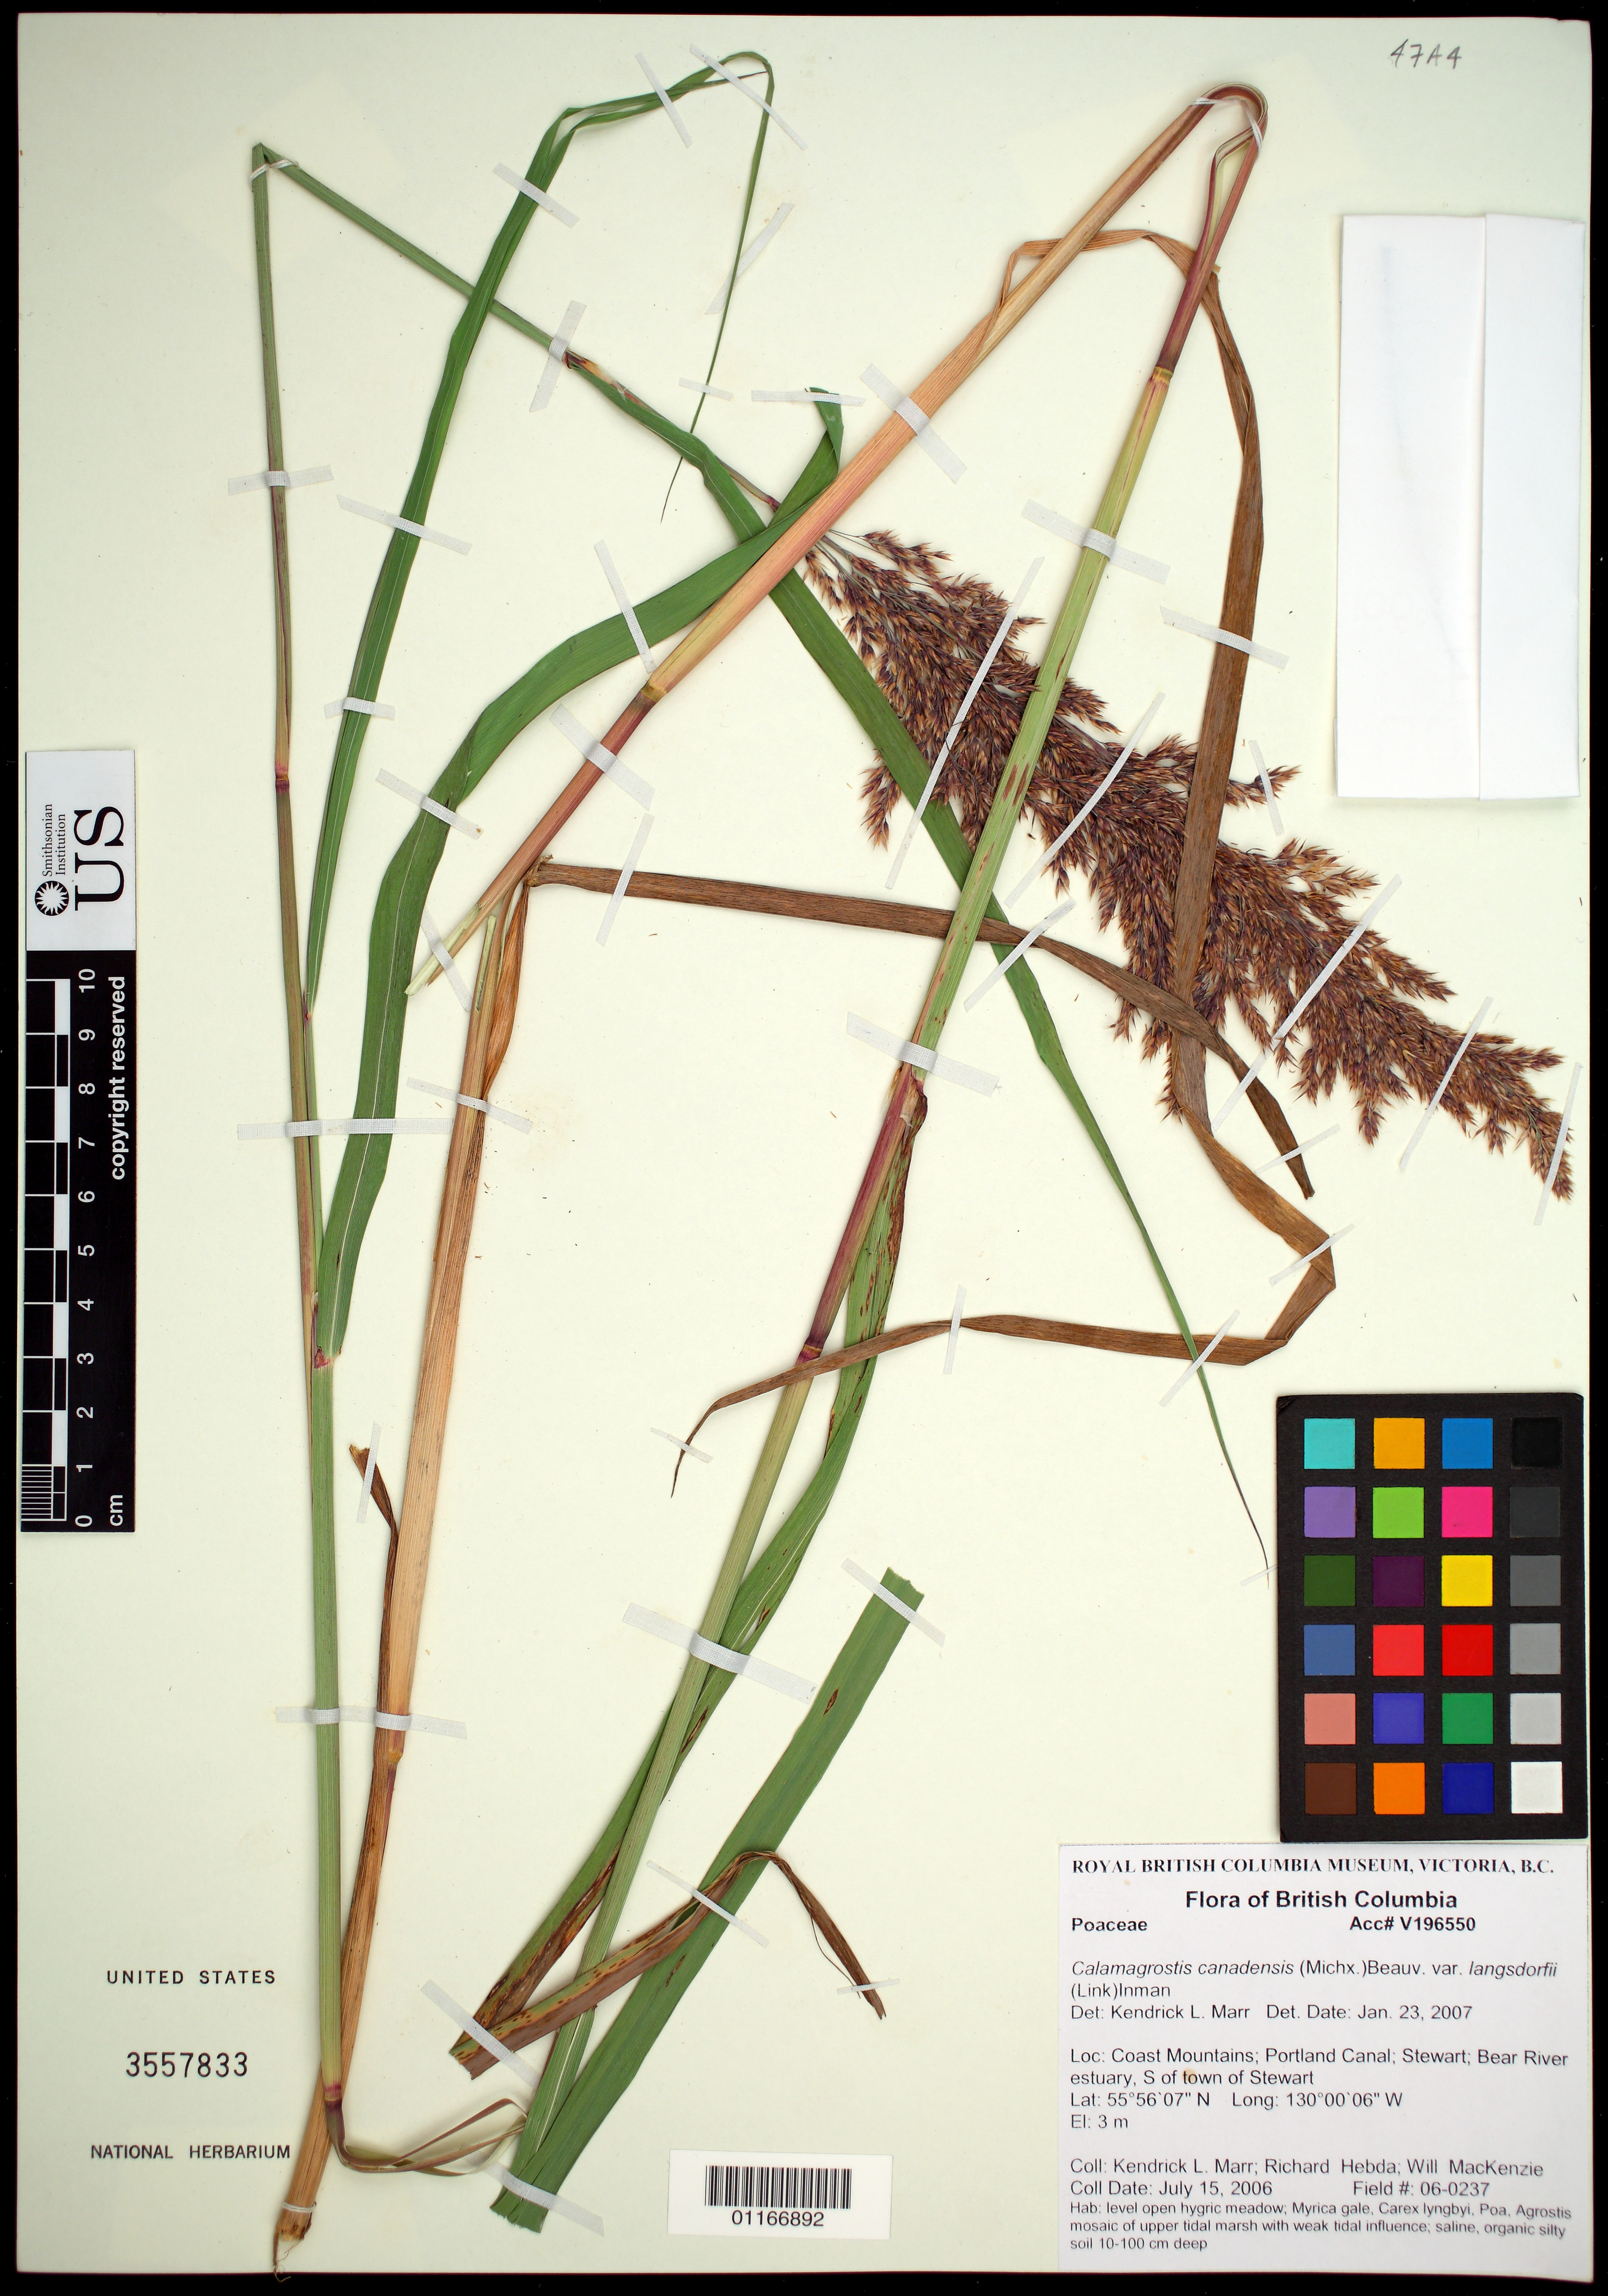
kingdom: Plantae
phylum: Tracheophyta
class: Liliopsida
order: Poales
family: Poaceae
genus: Calamagrostis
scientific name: Calamagrostis canadensis var. langsdorffii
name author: (Link) Inman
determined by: Marr, K. L.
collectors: K. Marr, R. Hebda & W. MacKenzie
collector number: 06-0237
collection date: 2006-07-15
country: Canada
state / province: British Columbia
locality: Coast Mountains; Portand Canal; Stewart; Bear River estuary, South of town of Stewart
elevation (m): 3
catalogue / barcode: US 3557833